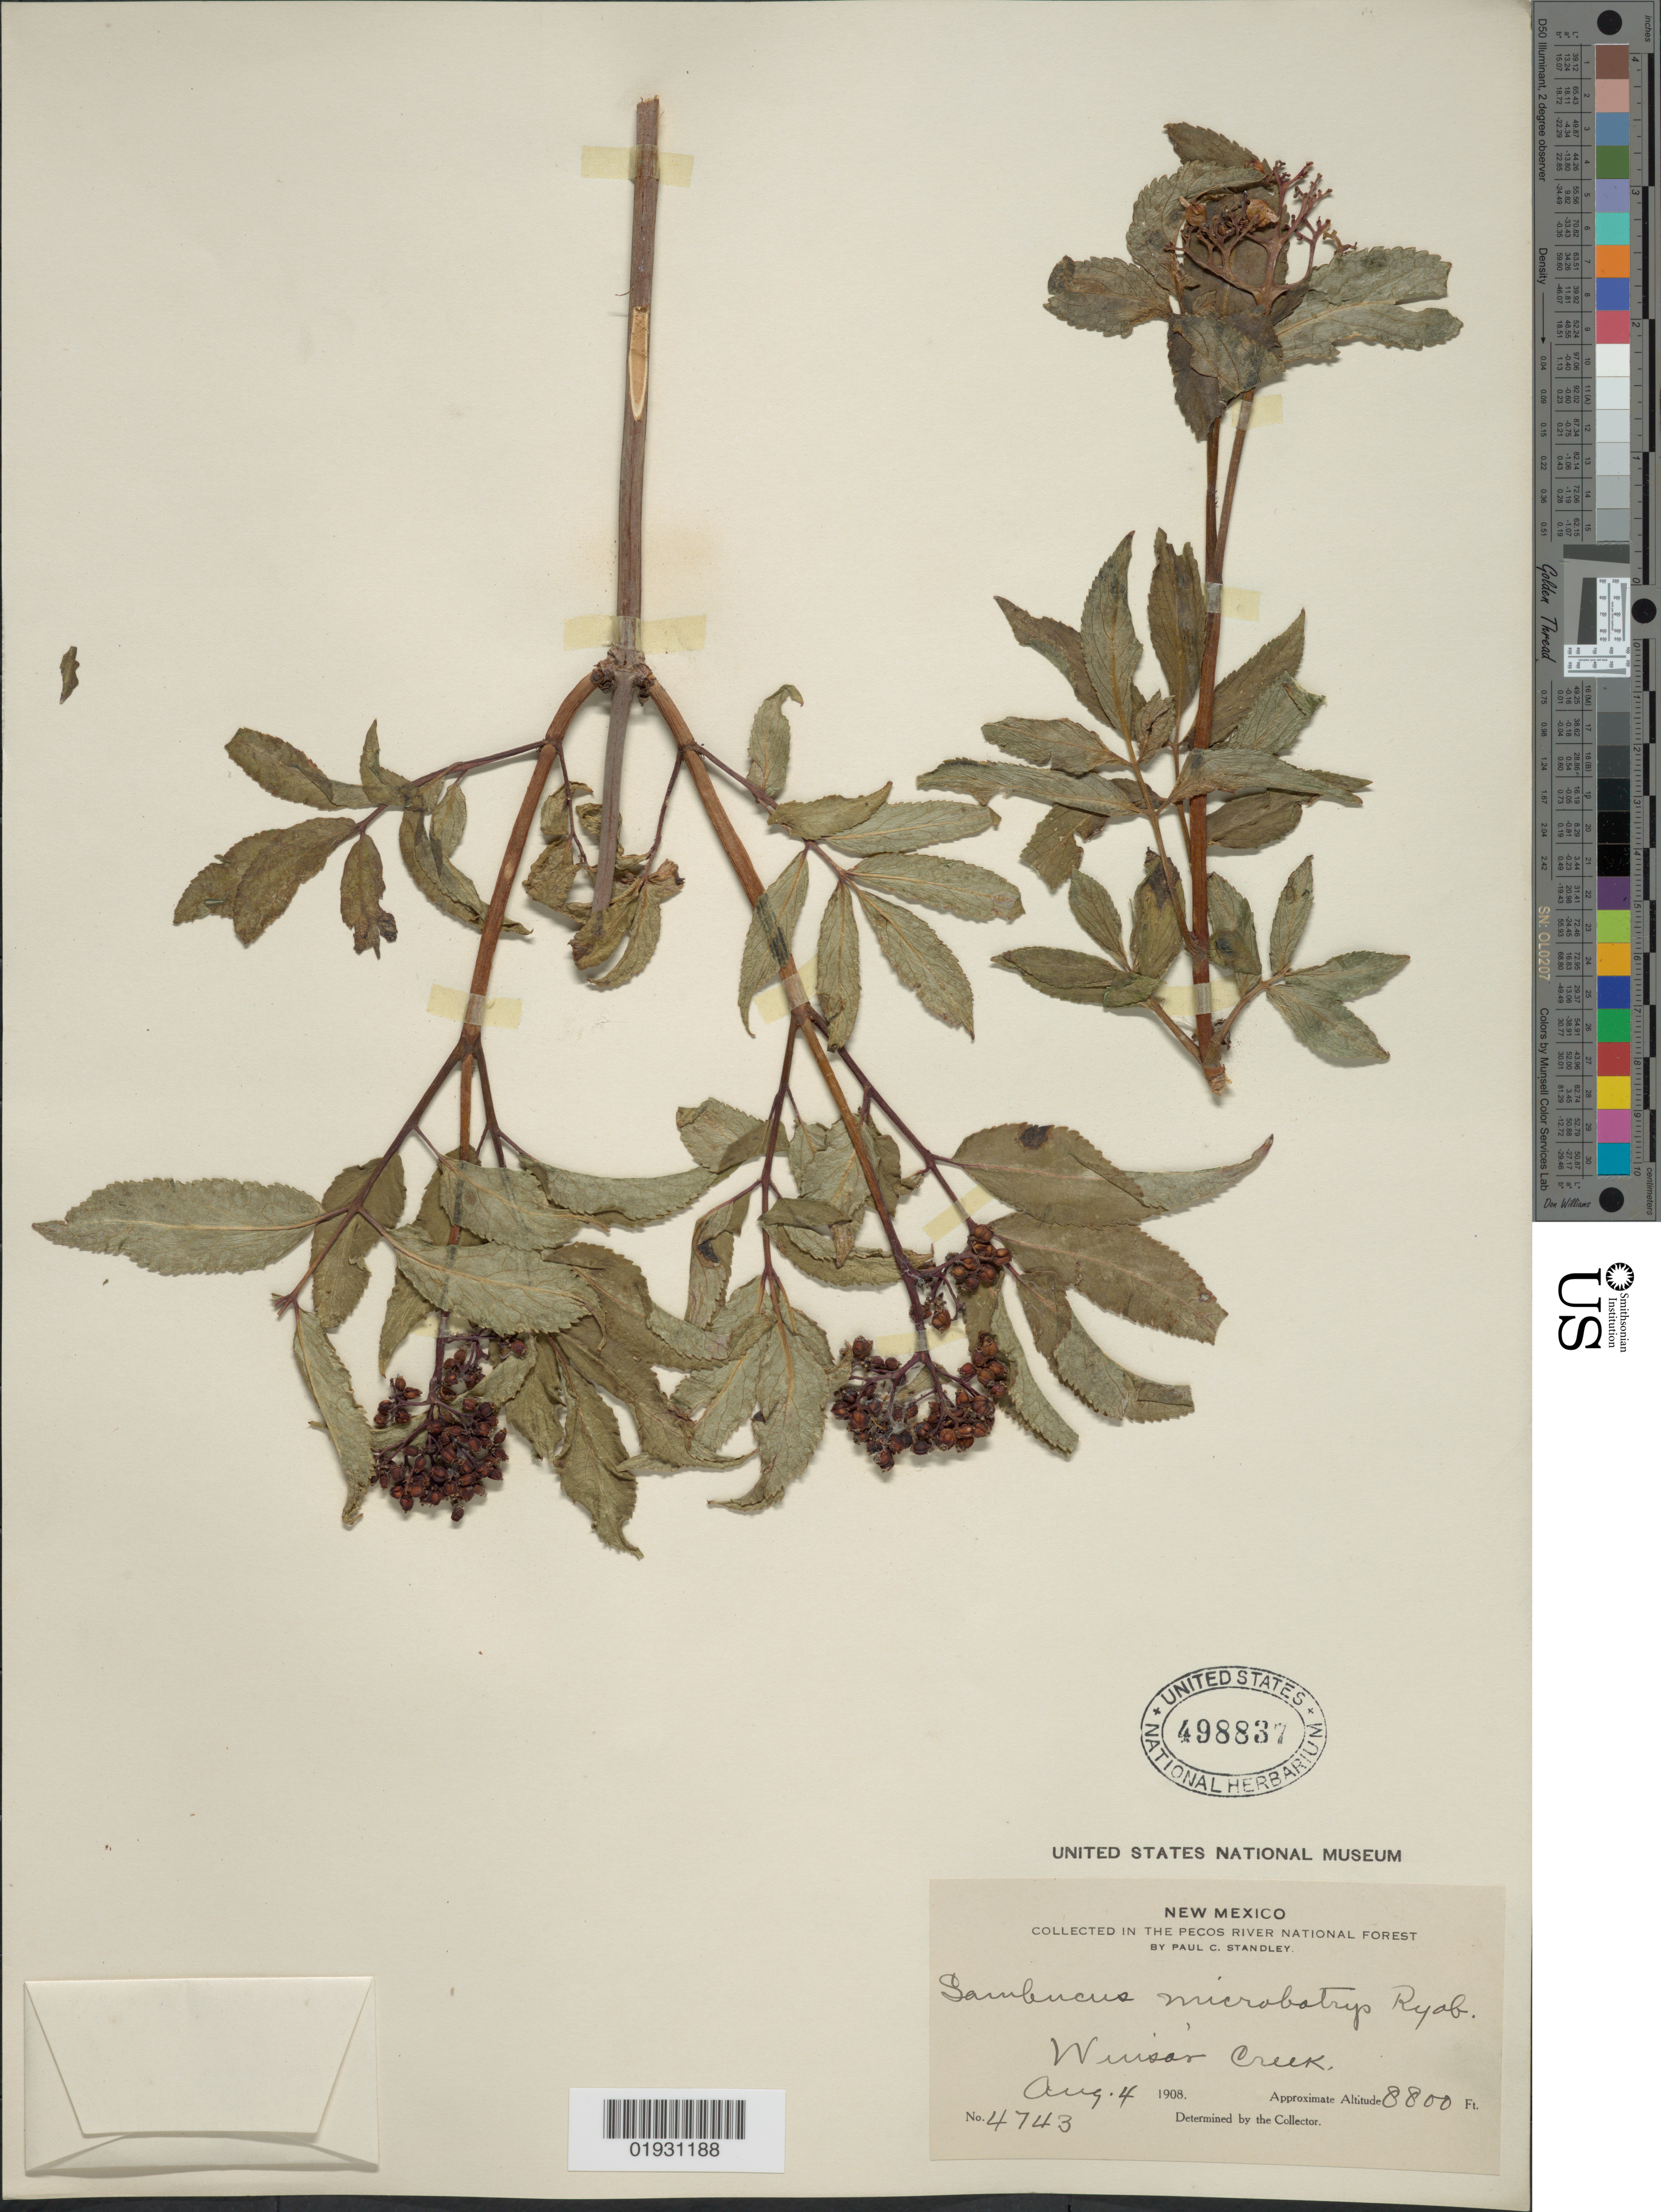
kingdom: Plantae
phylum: Tracheophyta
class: Magnoliopsida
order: Dipsacales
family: Viburnaceae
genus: Sambucus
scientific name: Sambucus microbotrys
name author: Rydb.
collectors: P. C. Standley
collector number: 4743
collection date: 1908-08-04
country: United States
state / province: New Mexico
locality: Pecos River National Forest. Winsar Creek.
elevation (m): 2682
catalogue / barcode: US 498837